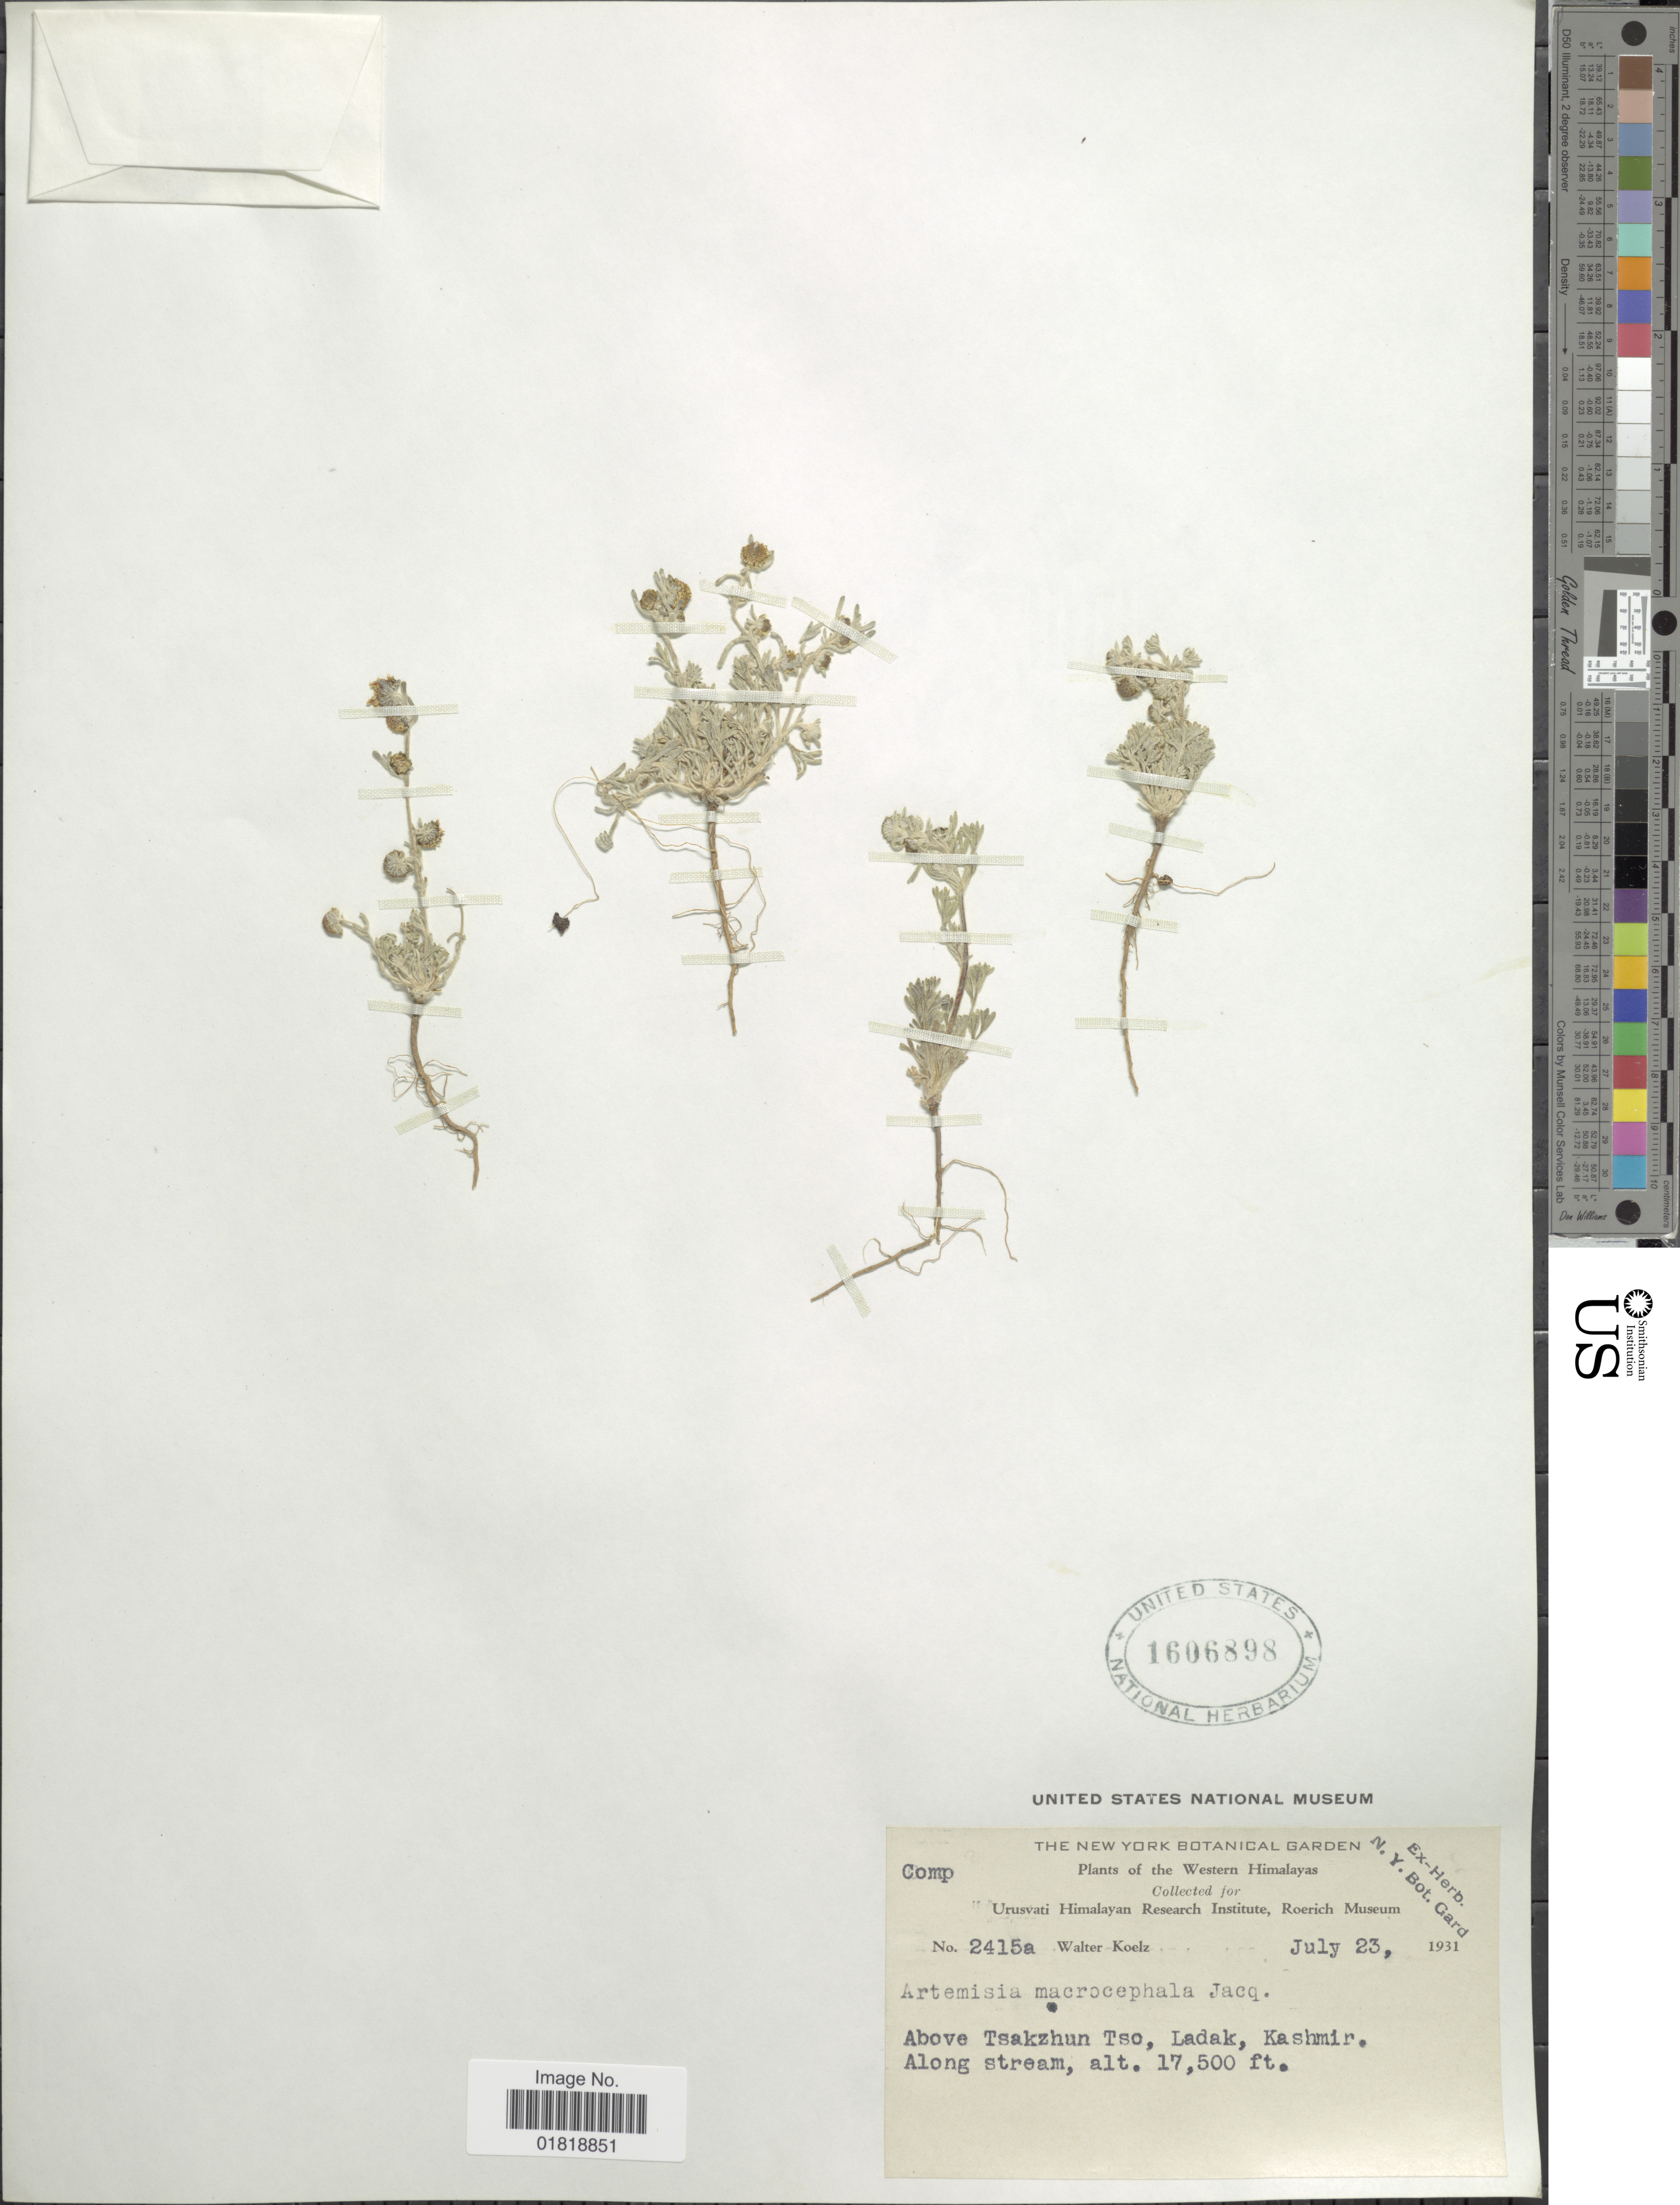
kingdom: Plantae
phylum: Tracheophyta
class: Magnoliopsida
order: Asterales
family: Asteraceae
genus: Artemisia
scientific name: Artemisia macrocephala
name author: Jacq.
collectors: W. N. Koelz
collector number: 2415a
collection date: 1931-07-23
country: India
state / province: Ladakh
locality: Western Himalayas, above Tsakzhun Tso, Ladak, Kashmir, along stream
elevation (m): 5334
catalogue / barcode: US 1606898